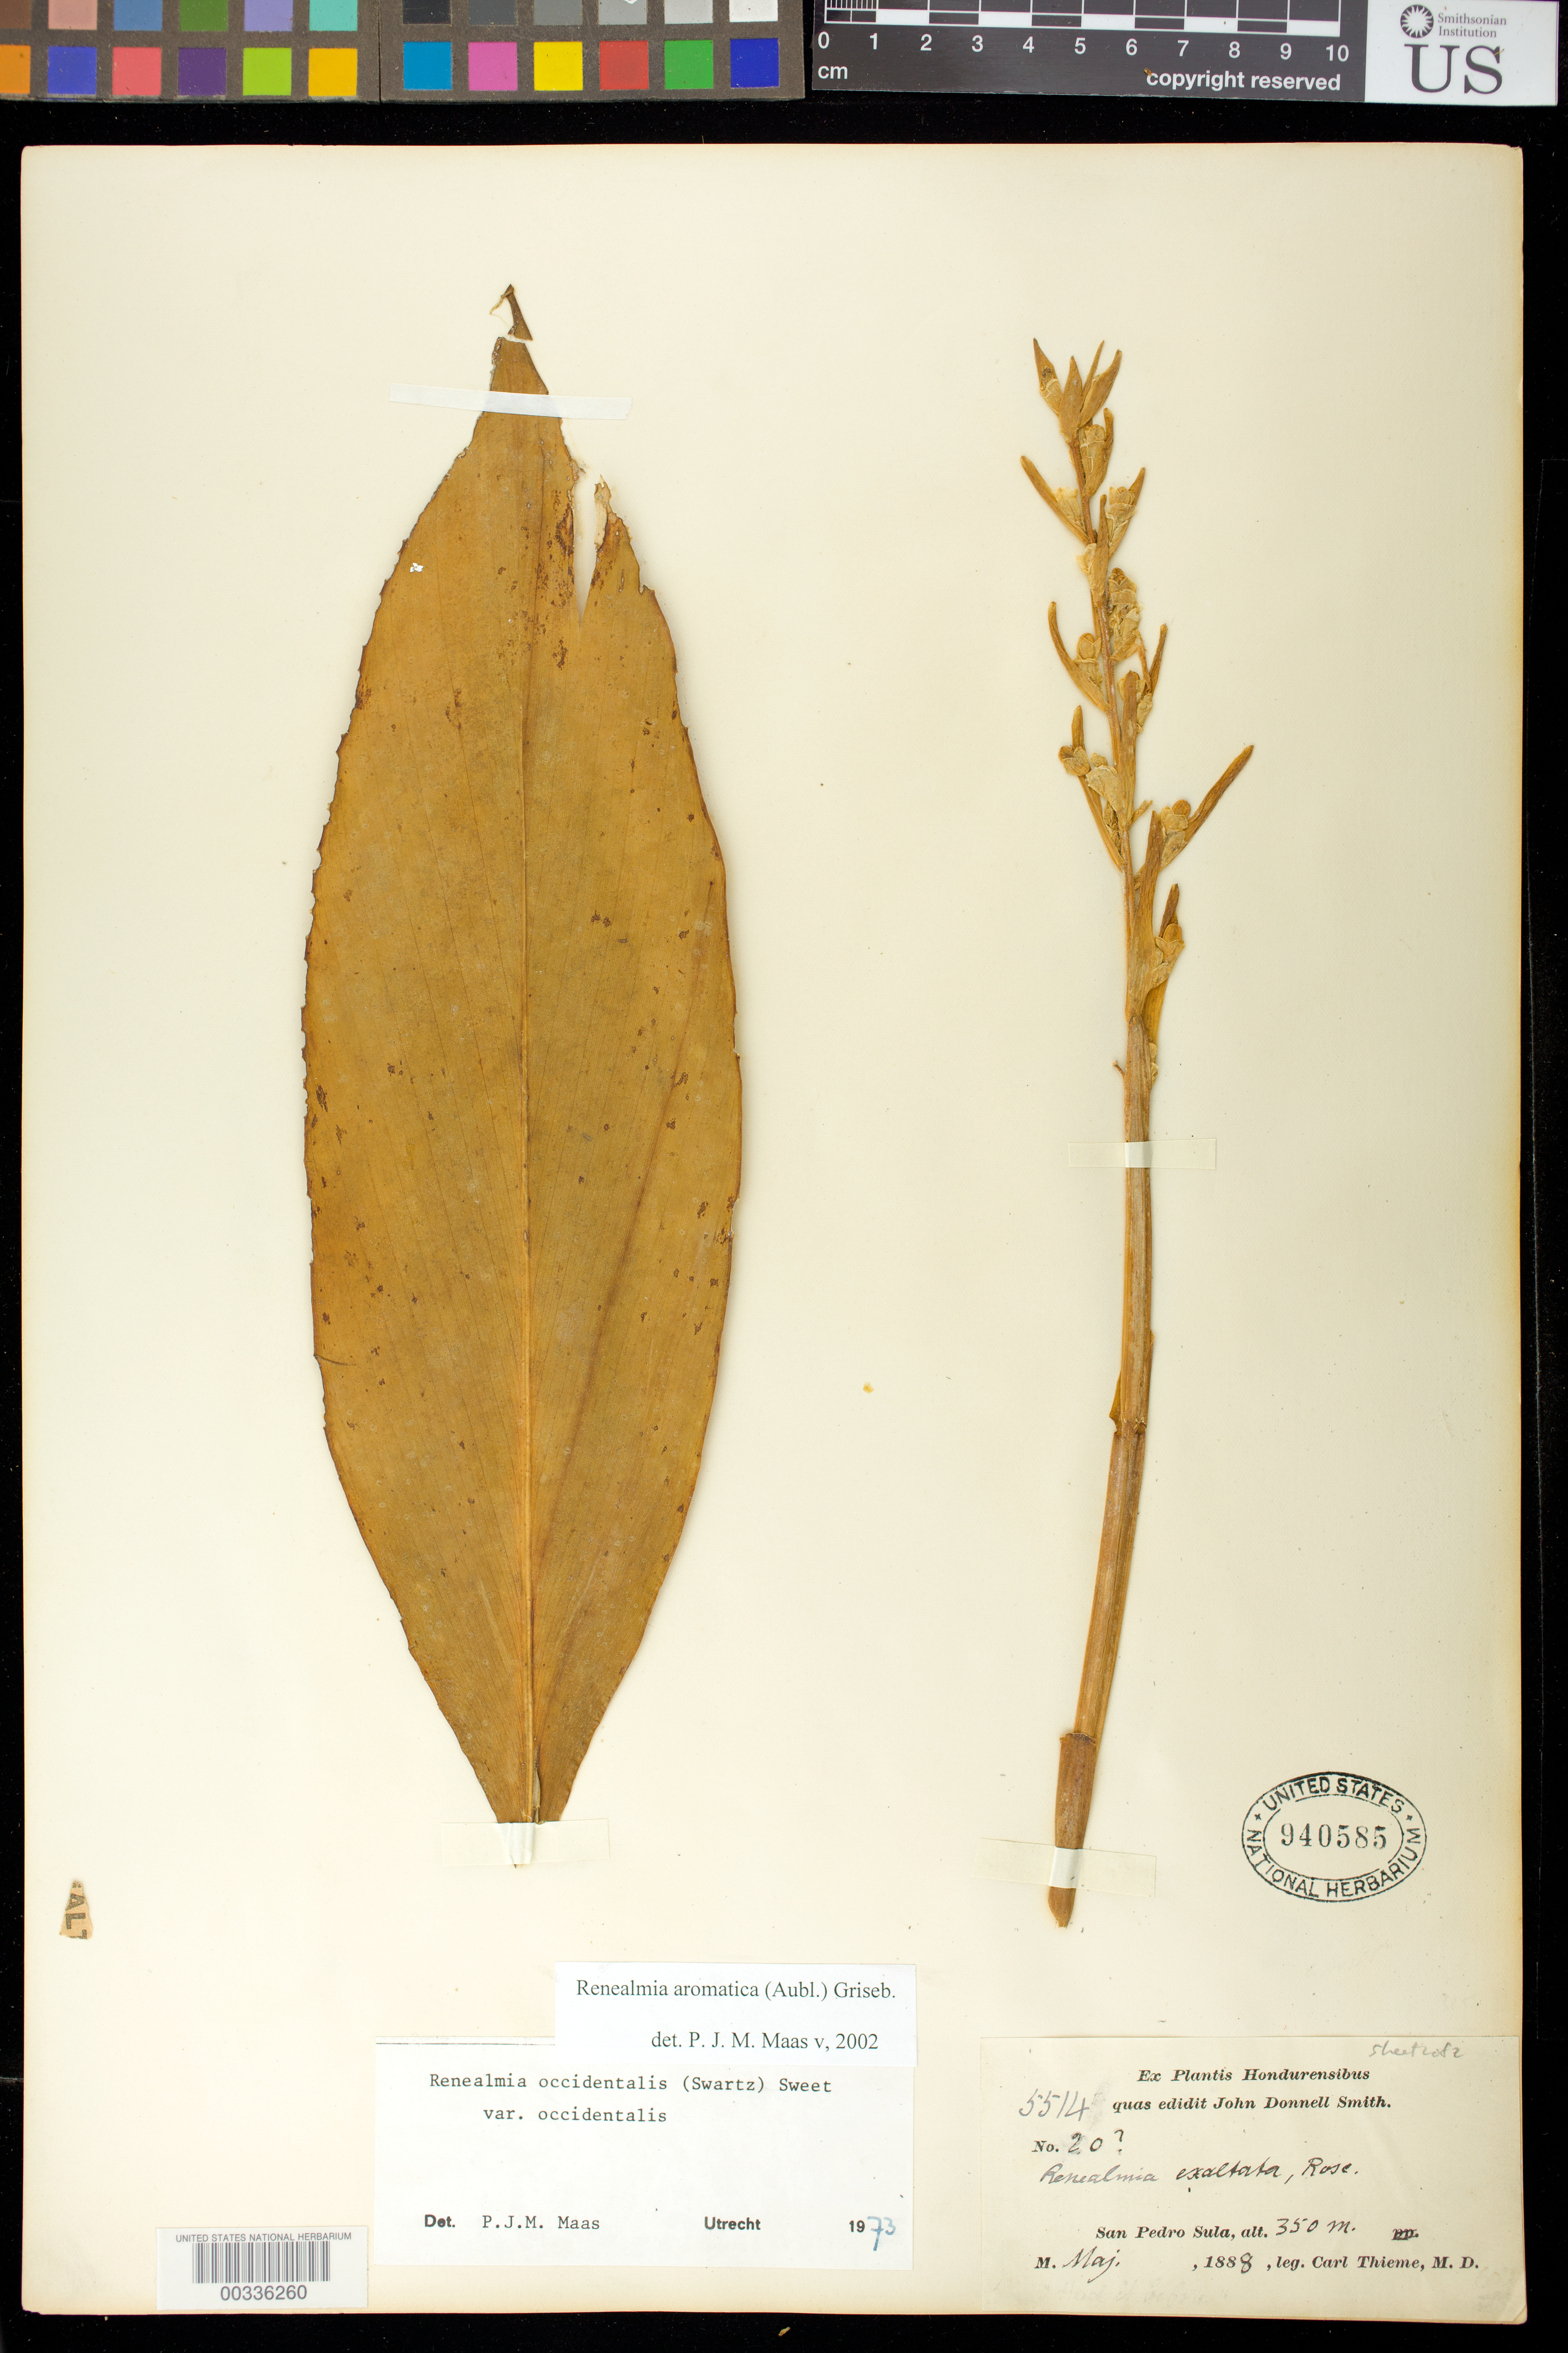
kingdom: Plantae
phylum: Tracheophyta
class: Liliopsida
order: Zingiberales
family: Zingiberaceae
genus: Renealmia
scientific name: Renealmia aromatica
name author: (Aubl.) Griseb.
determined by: Maas, Paul J. M.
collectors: C. Thieme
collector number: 20 / 5514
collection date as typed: May 1888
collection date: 1888-05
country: Honduras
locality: San Pedro Sula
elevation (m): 350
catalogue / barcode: US 940585